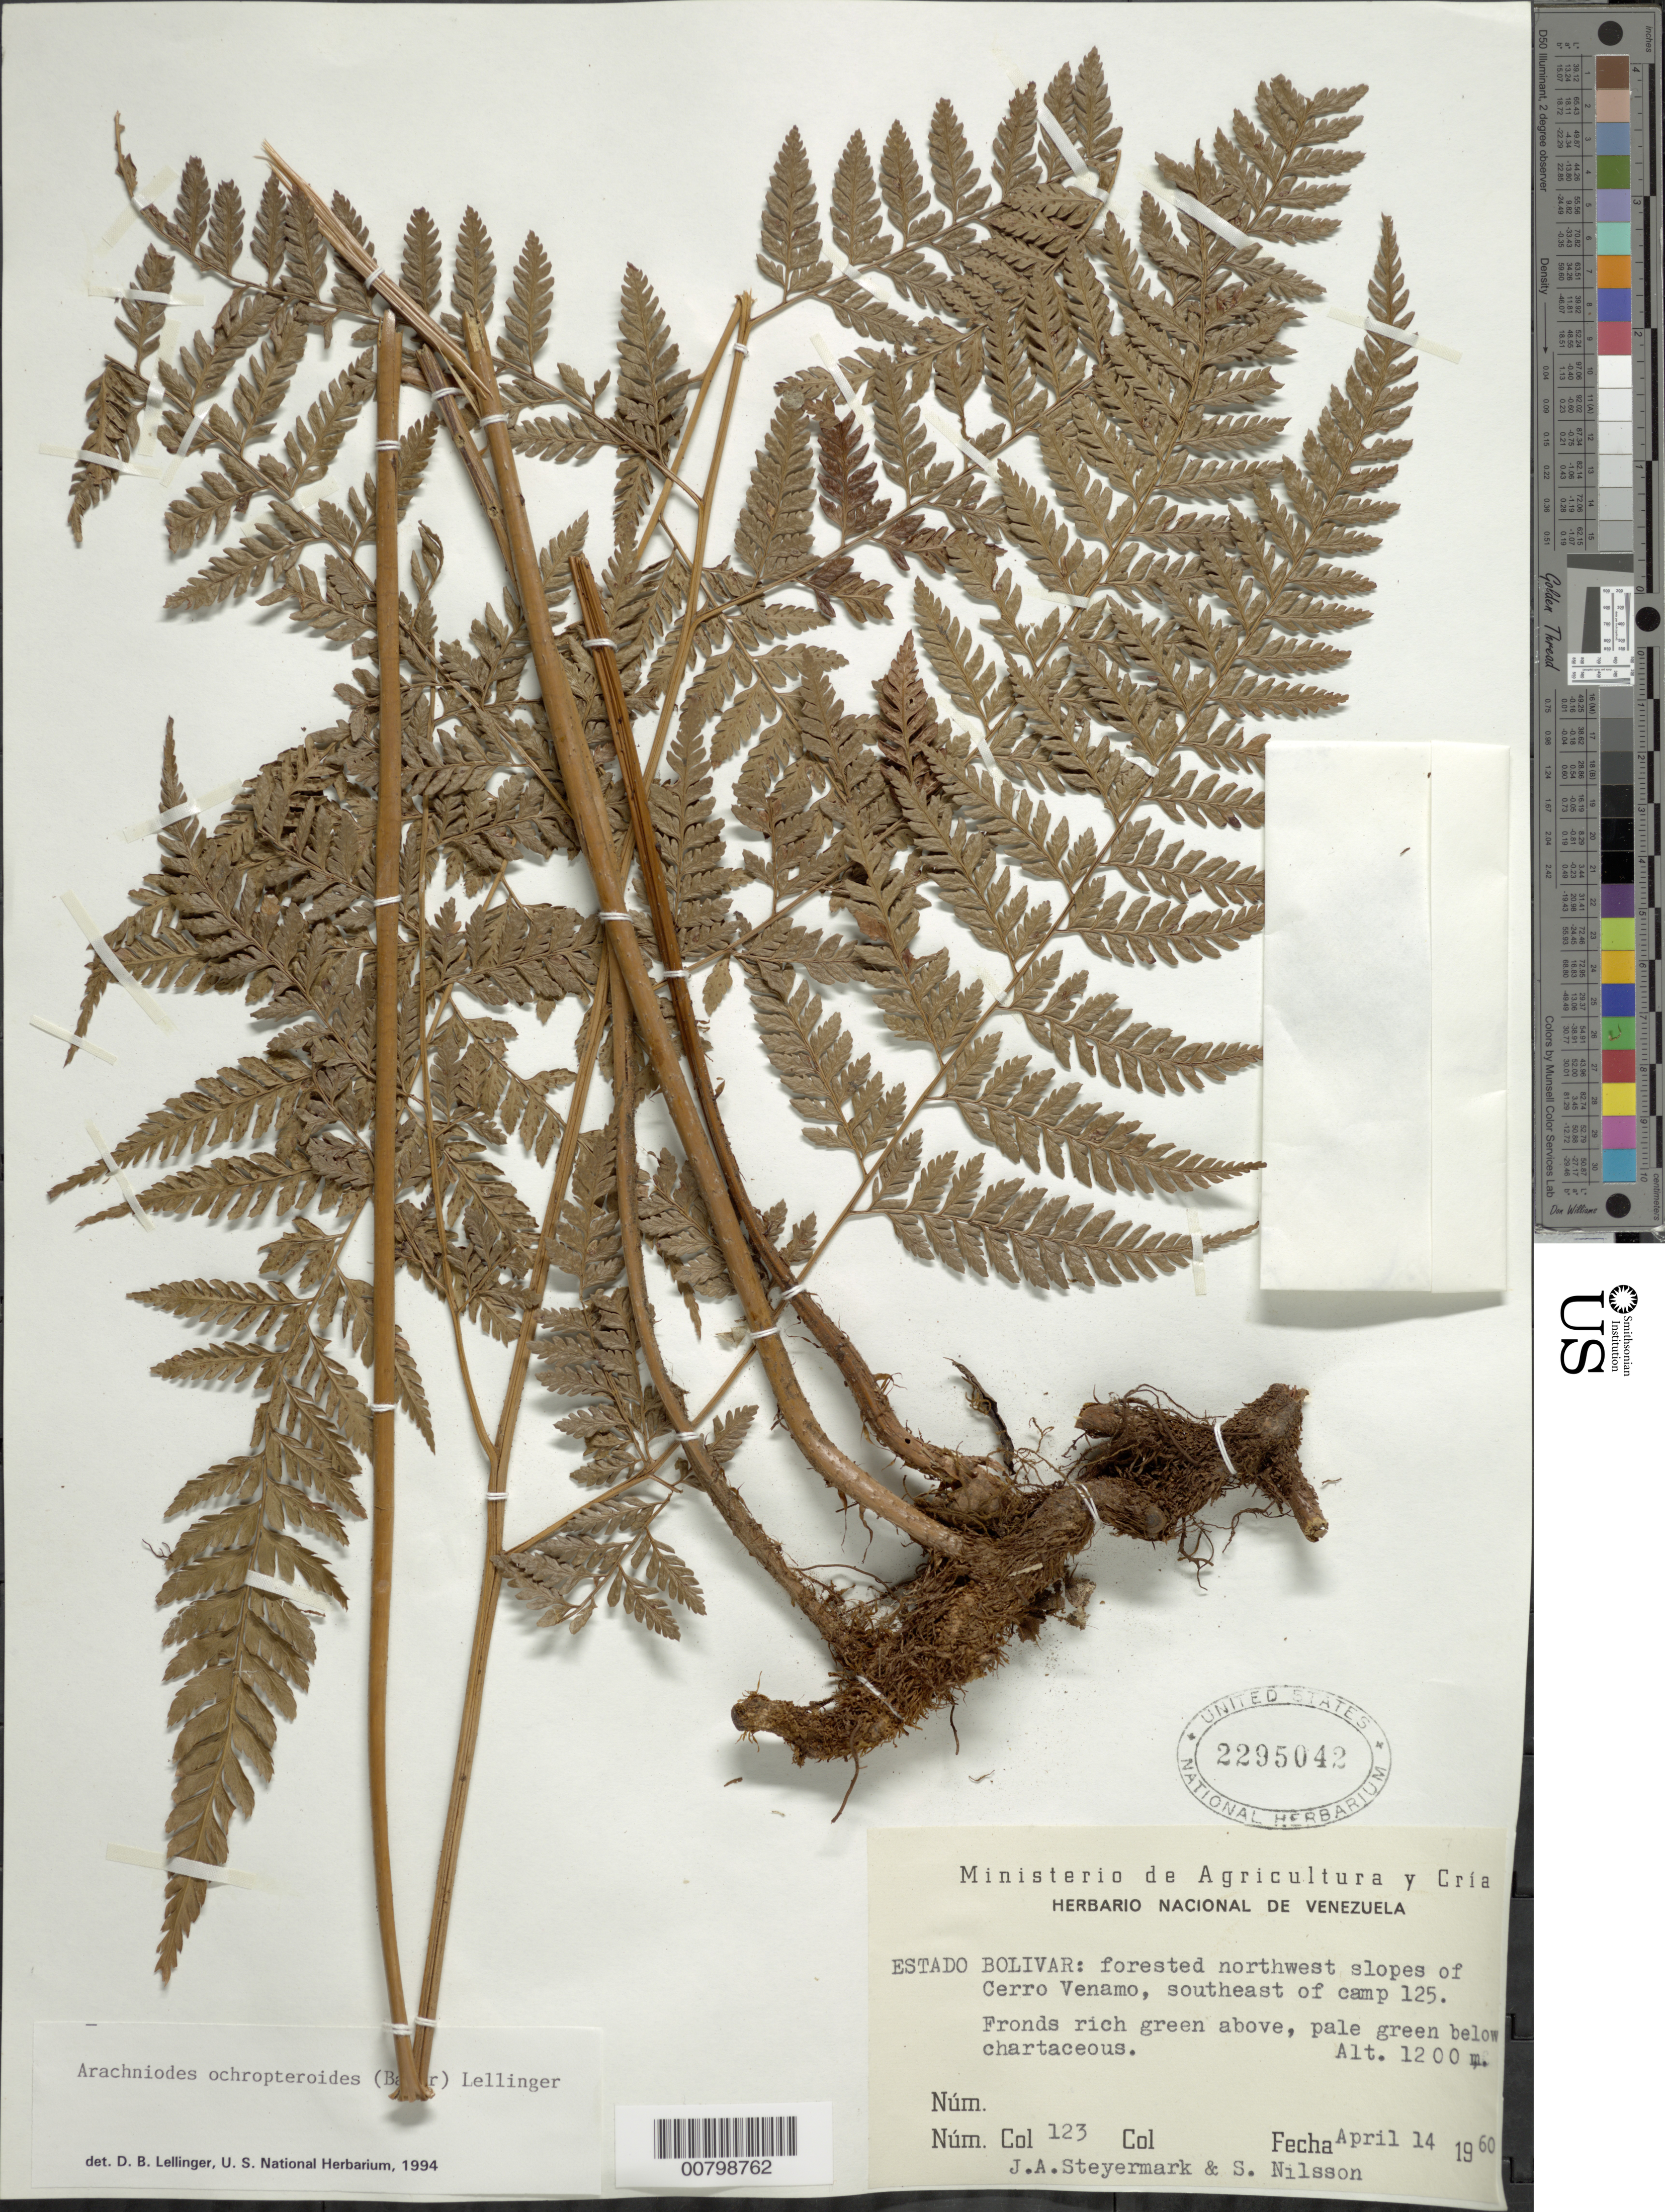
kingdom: Plantae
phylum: Tracheophyta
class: Polypodiopsida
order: Polypodiales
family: Dryopteridaceae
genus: Arachniodes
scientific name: Arachniodes ochropteroides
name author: (Baker) C. Chr.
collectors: J. Steyermark & S. Nilsson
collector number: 60 123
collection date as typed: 14-Apr-60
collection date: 1960-04-14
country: Venezuela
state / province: Bolívar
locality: Cerro Venamo, NW slopes, SE of campamento 125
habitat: Forested NW slopes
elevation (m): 1200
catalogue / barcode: US 2295042